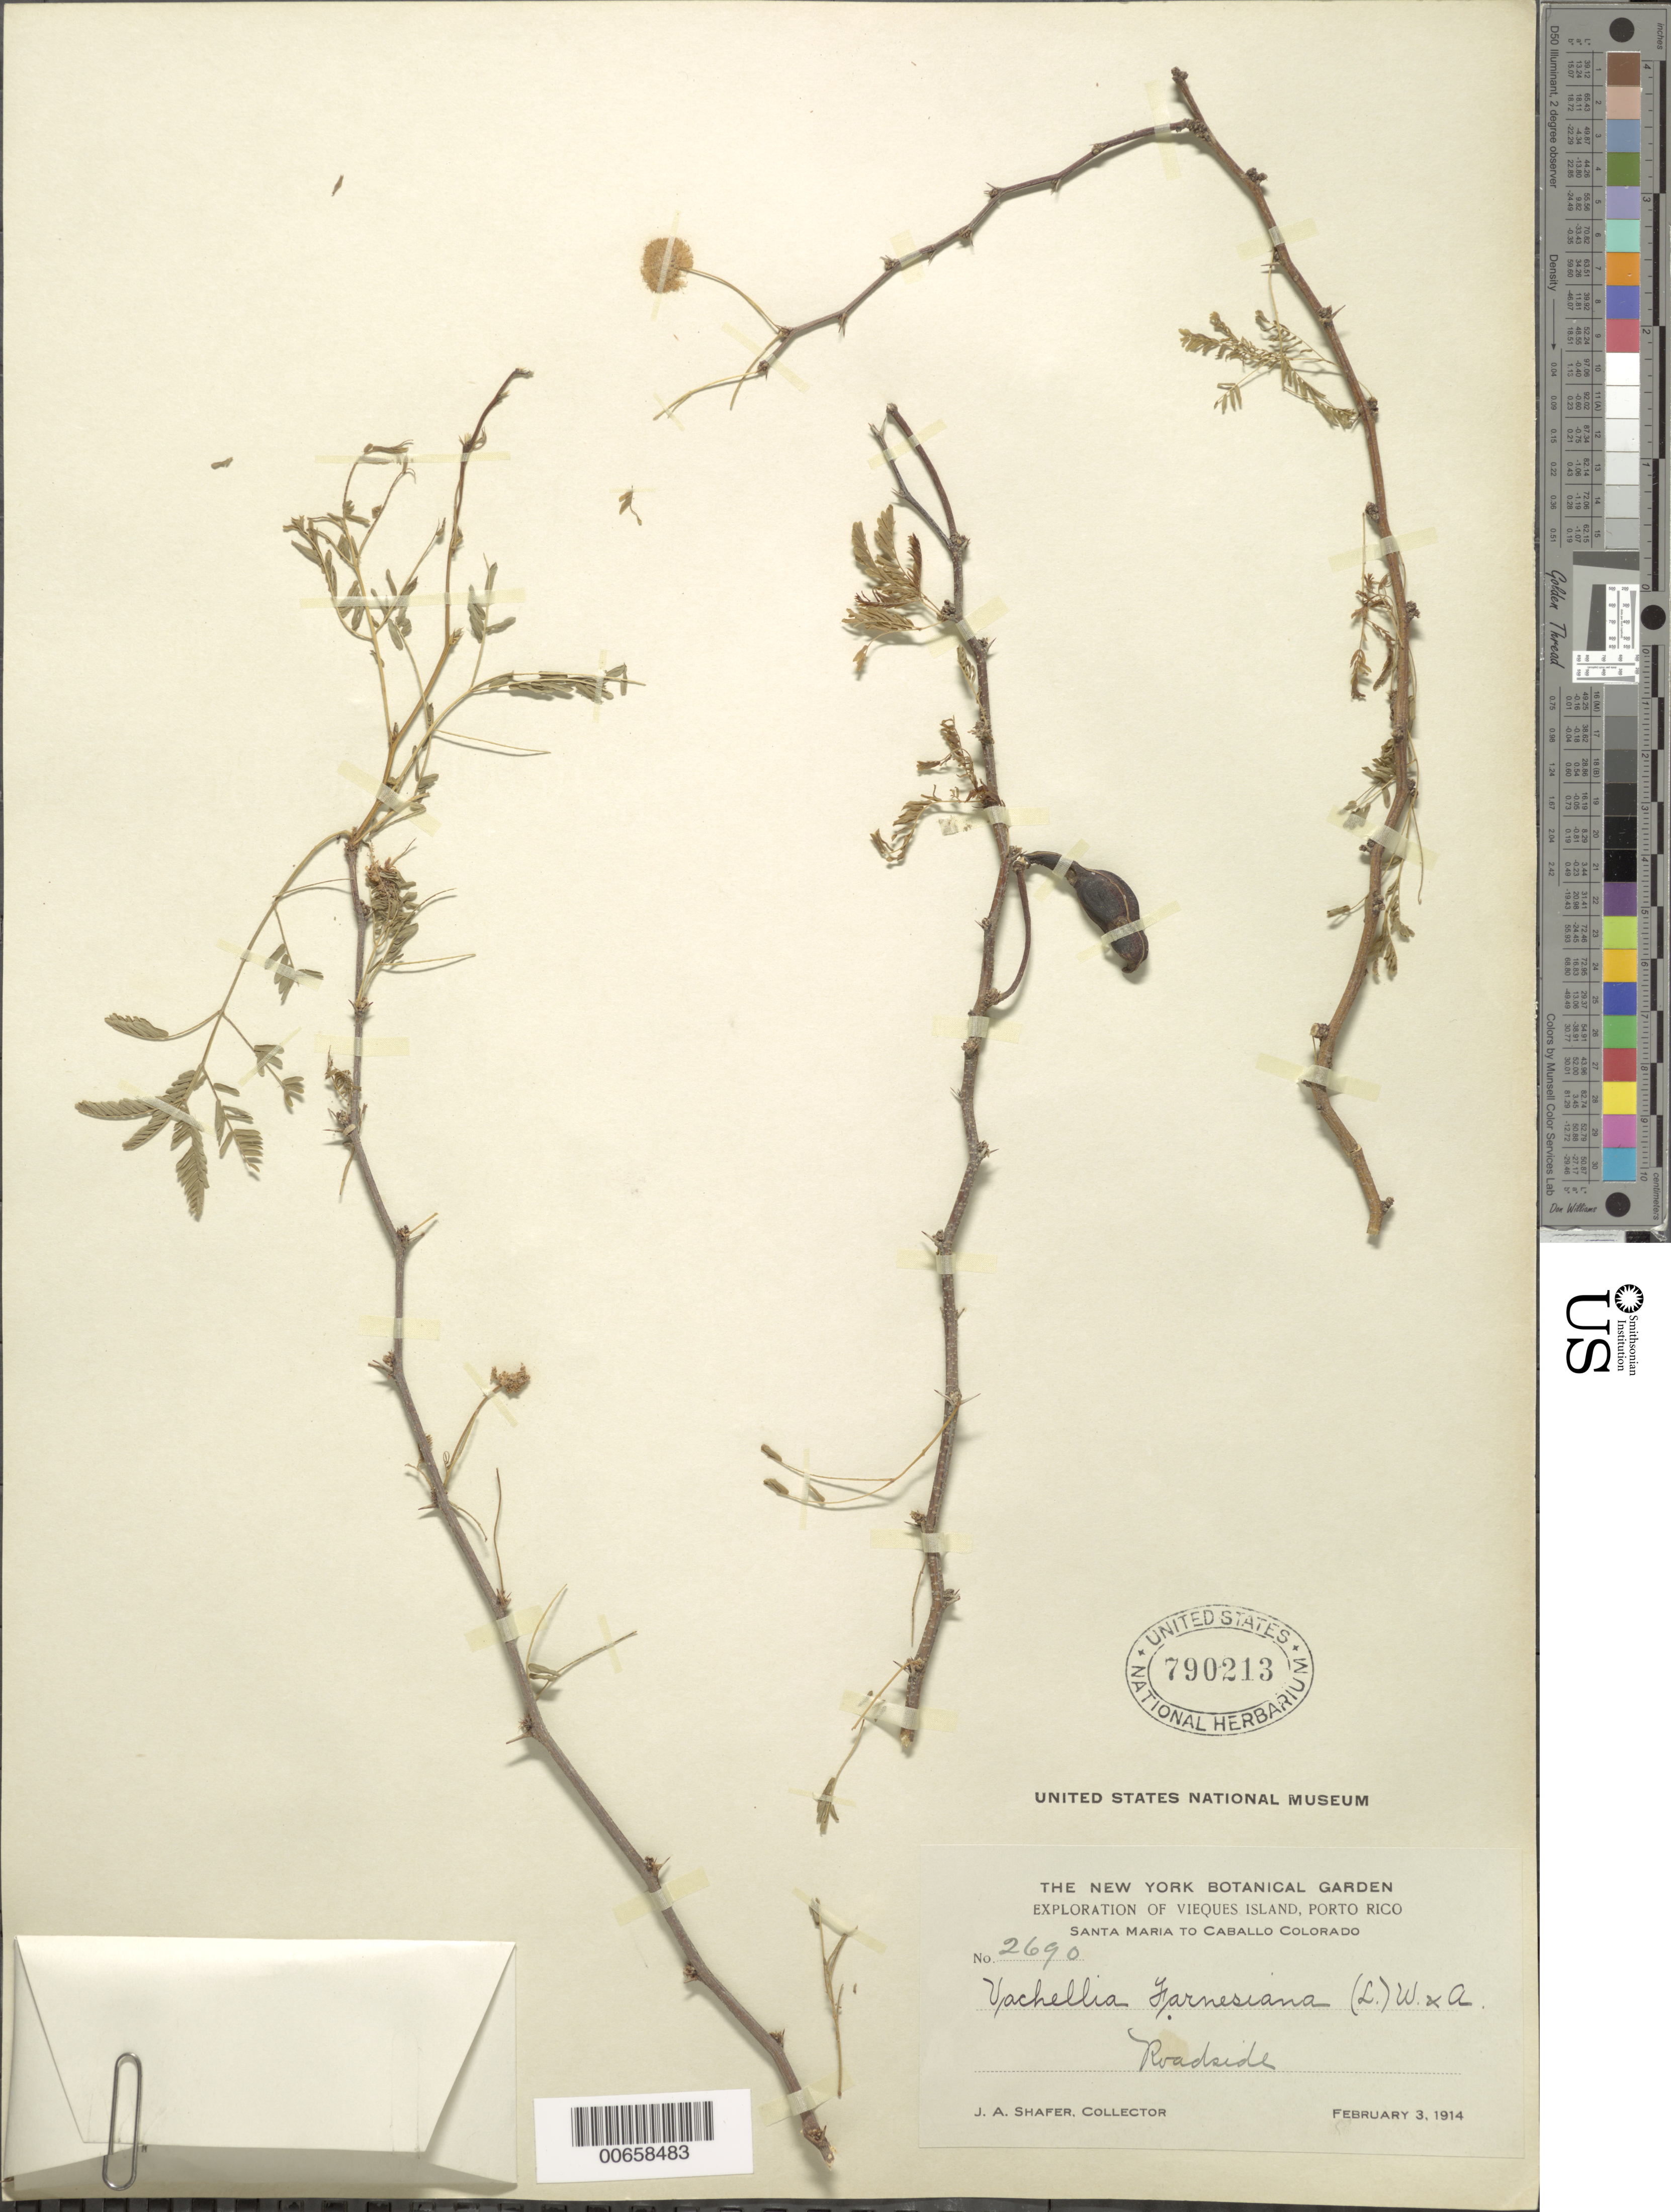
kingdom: Plantae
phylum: Tracheophyta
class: Magnoliopsida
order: Fabales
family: Fabaceae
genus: Vachellia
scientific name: Vachellia farnesiana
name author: (L.) Wight & Arn.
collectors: J. A. Shafer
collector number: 2690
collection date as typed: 03 Feb 1914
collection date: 1914-02-03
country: Puerto Rico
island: Vieques Island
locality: Santa Maria to Caballo Colorado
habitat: Roadside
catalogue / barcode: US 790213